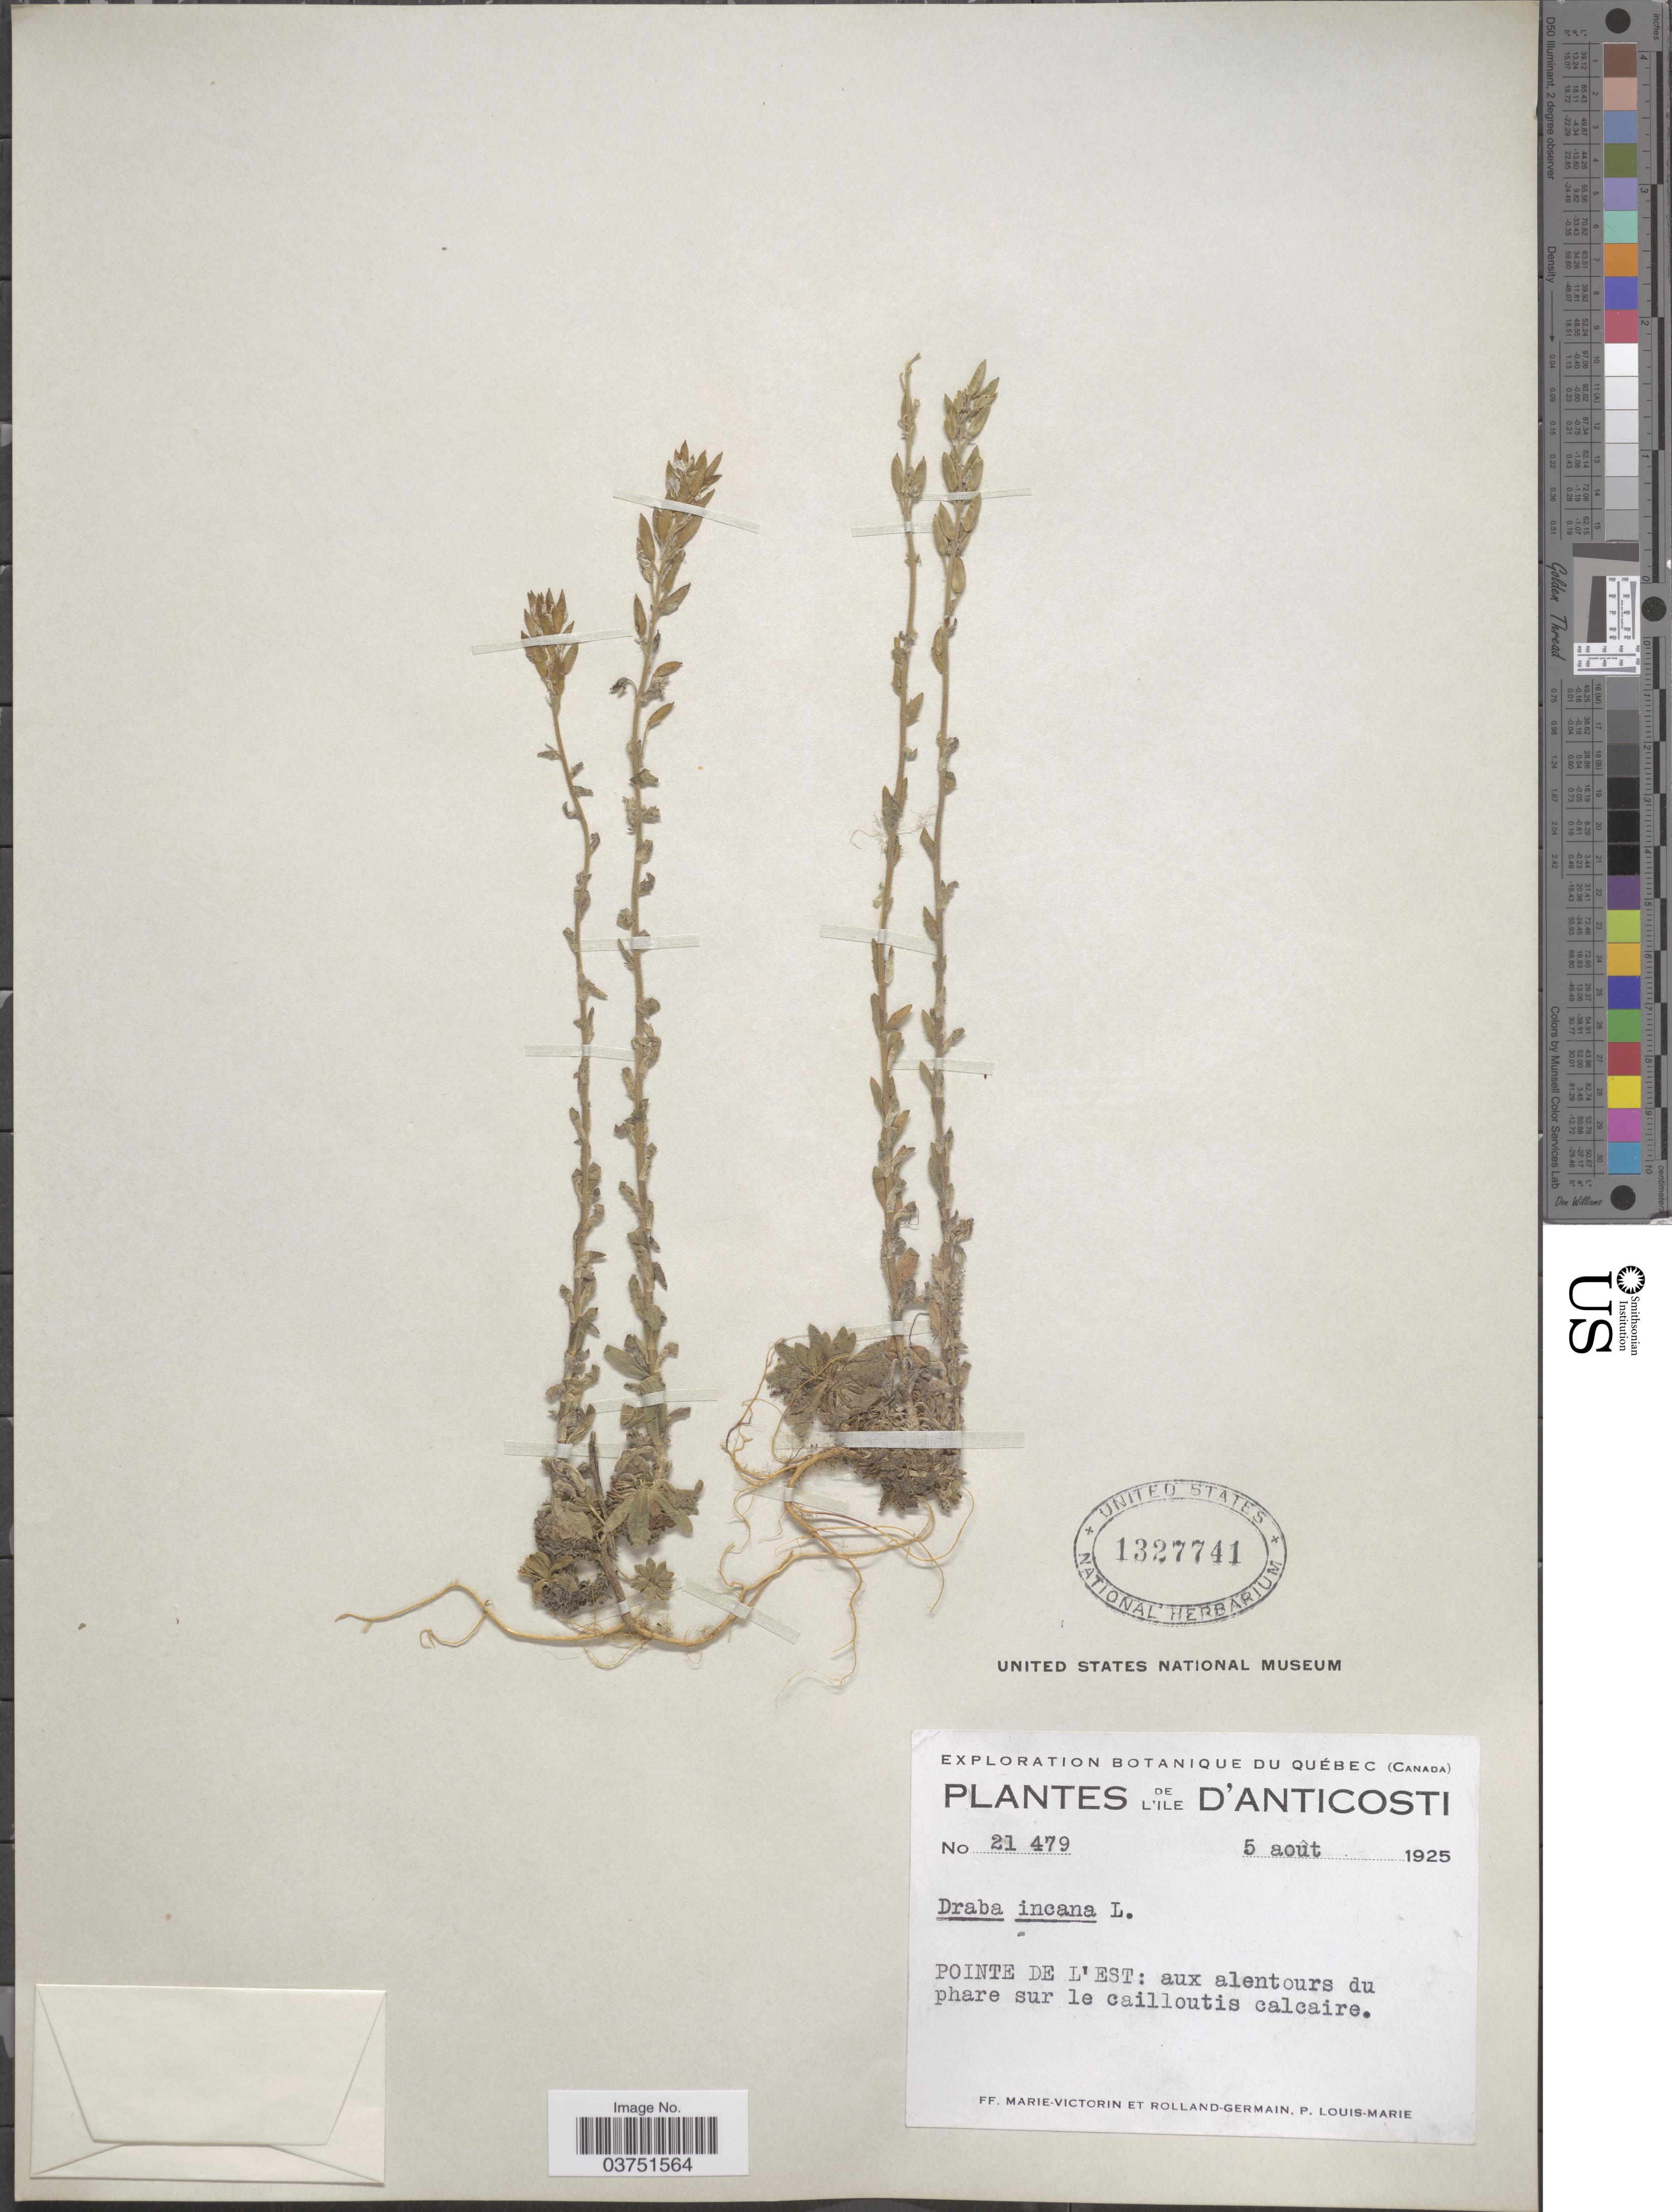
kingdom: Plantae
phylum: Tracheophyta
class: Magnoliopsida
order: Brassicales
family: Brassicaceae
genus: Draba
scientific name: Draba incana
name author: L.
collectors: F. Marie-Victorin, Rolland-Germain & L.-M. LaLonde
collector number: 21479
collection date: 1925-08-05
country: Canada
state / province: Quebec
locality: Ile D'Anticosti. Pointe De L'Est: aux alentours du phare sur le cailloutis calcaire.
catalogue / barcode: US 1327741